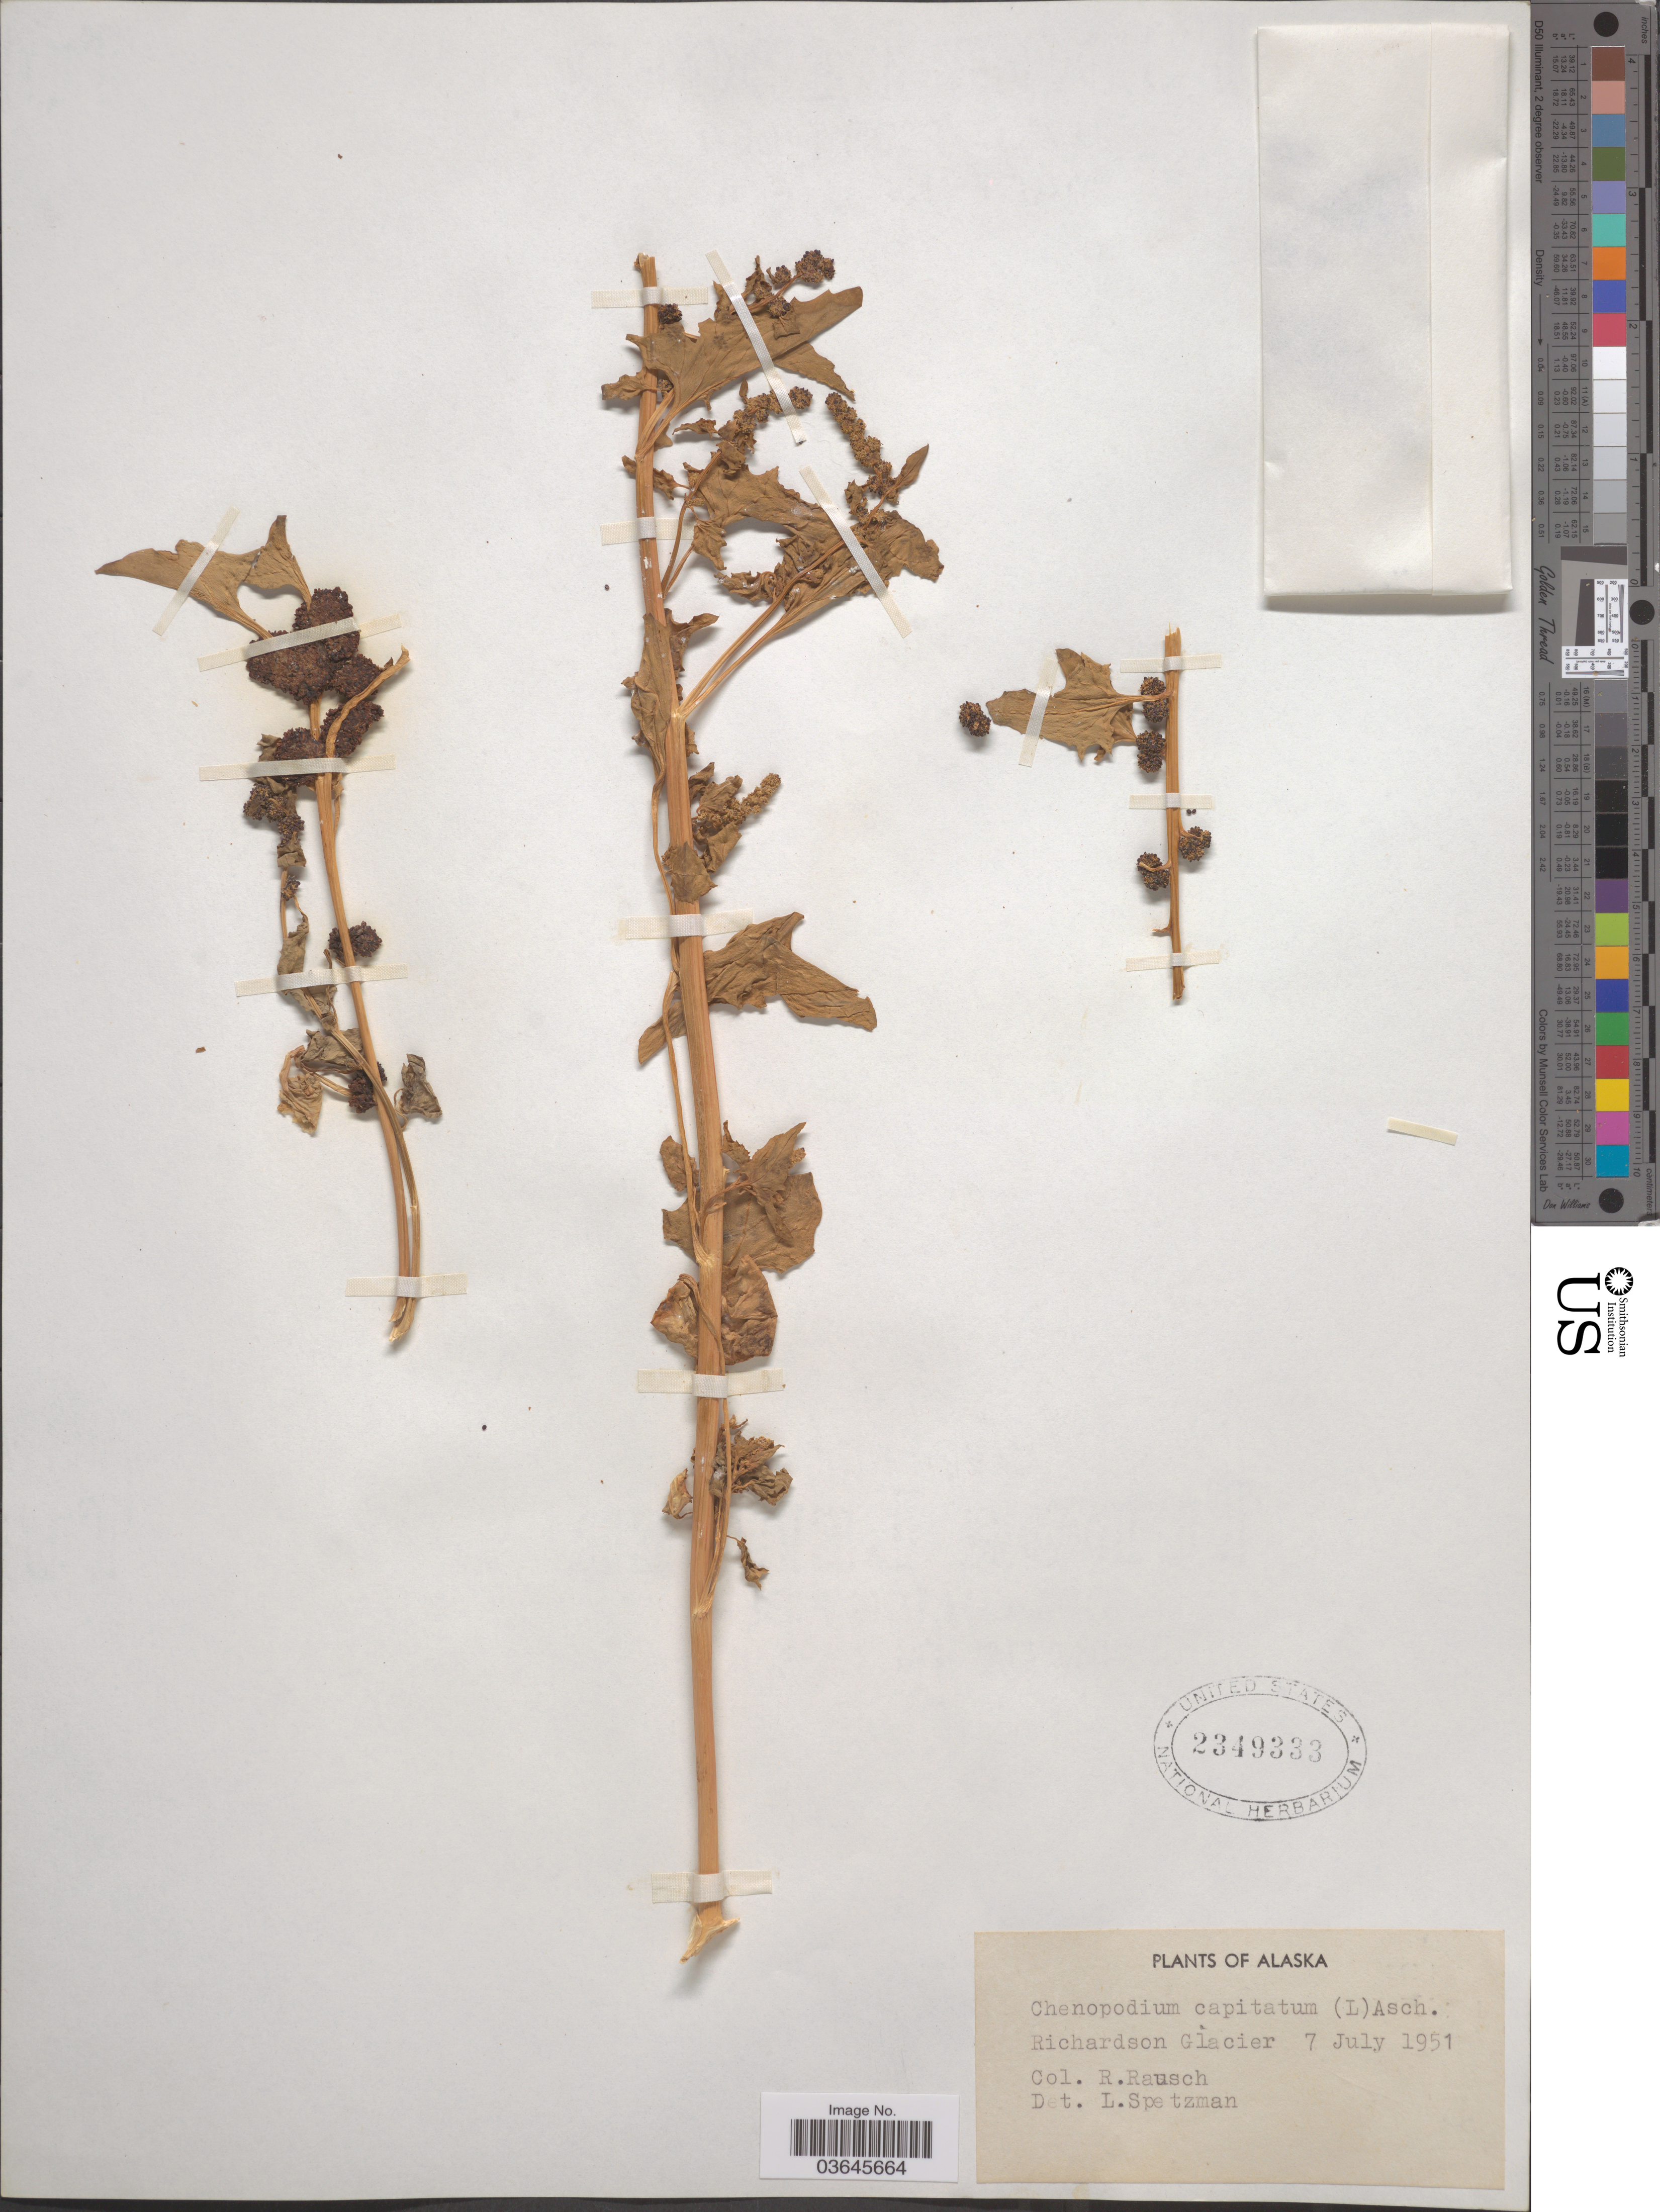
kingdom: Plantae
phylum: Tracheophyta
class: Magnoliopsida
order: Caryophyllales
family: Amaranthaceae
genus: Blitum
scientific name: Blitum capitatum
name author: L.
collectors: R. Rausch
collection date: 1951-07-07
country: United States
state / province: Alaska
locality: Richardson Glacier.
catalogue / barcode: US 2349333